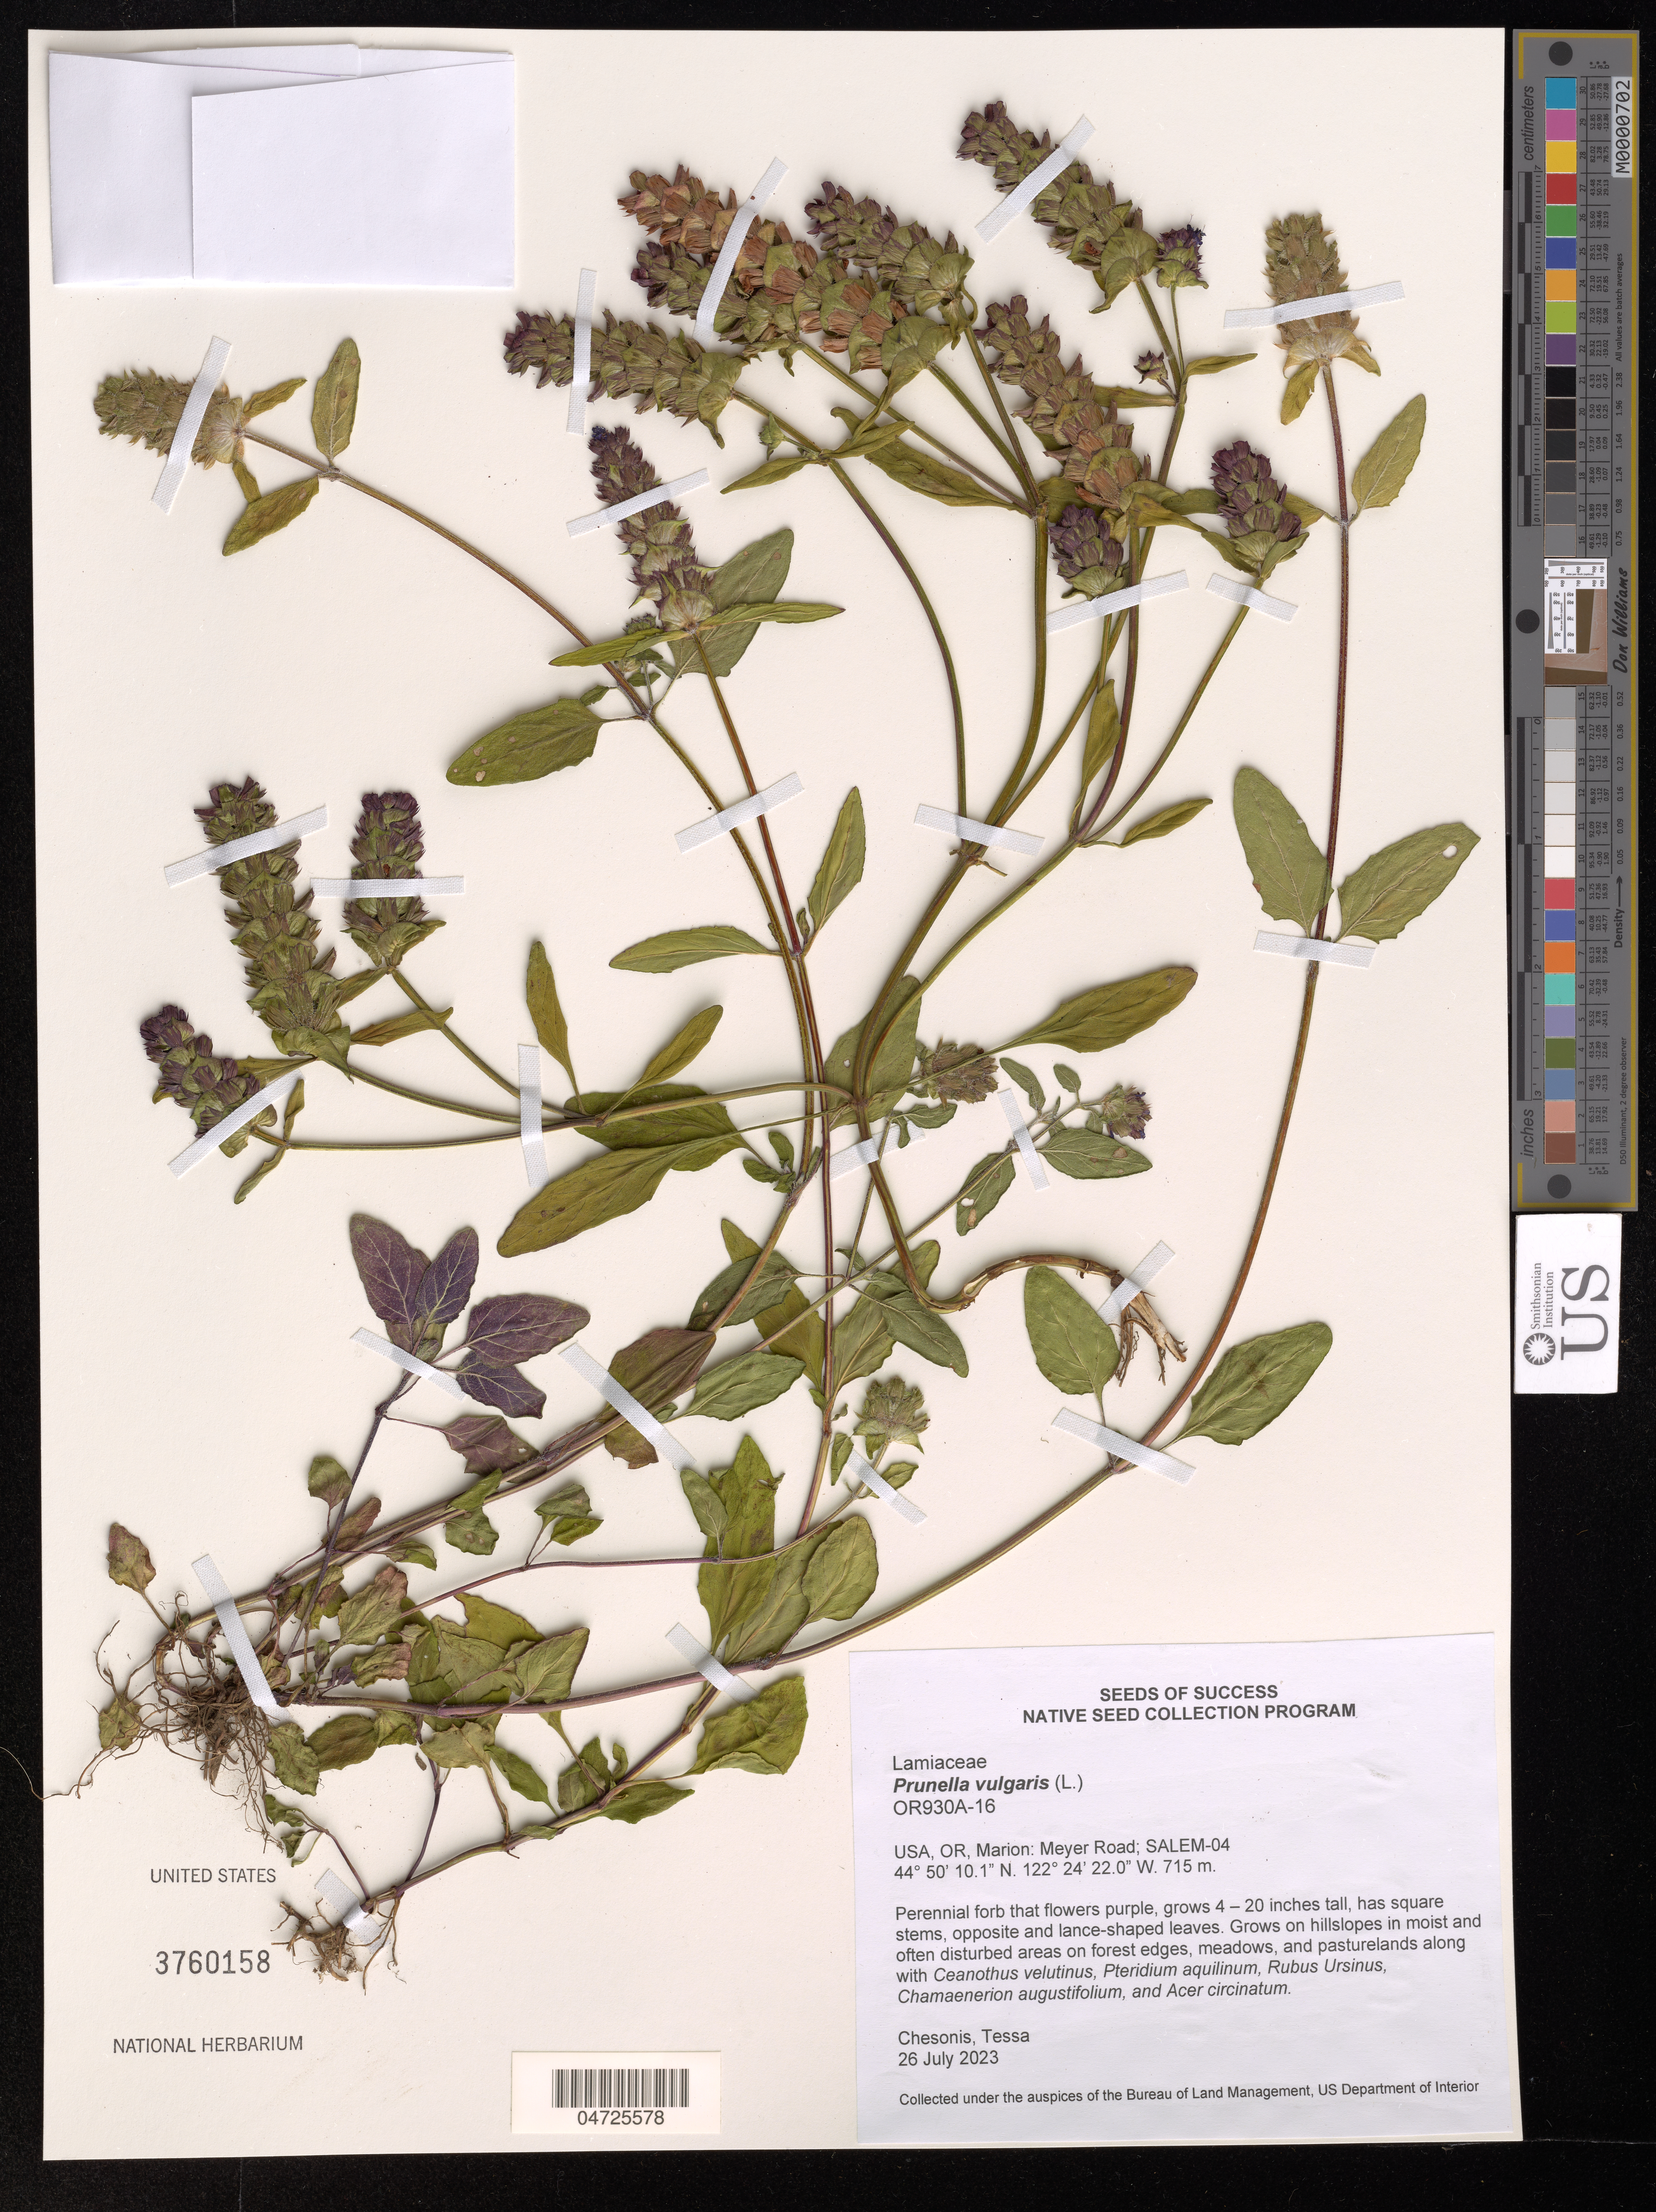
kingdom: Plantae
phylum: Tracheophyta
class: Magnoliopsida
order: Lamiales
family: Lamiaceae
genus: Prunella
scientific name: Prunella vulgaris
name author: L.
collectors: T. Chesonis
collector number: OR930A-16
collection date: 2023-07-26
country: United States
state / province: Oregon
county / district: Marion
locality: Marion: Meyer Road; SALEM-04.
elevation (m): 715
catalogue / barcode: US 3760158